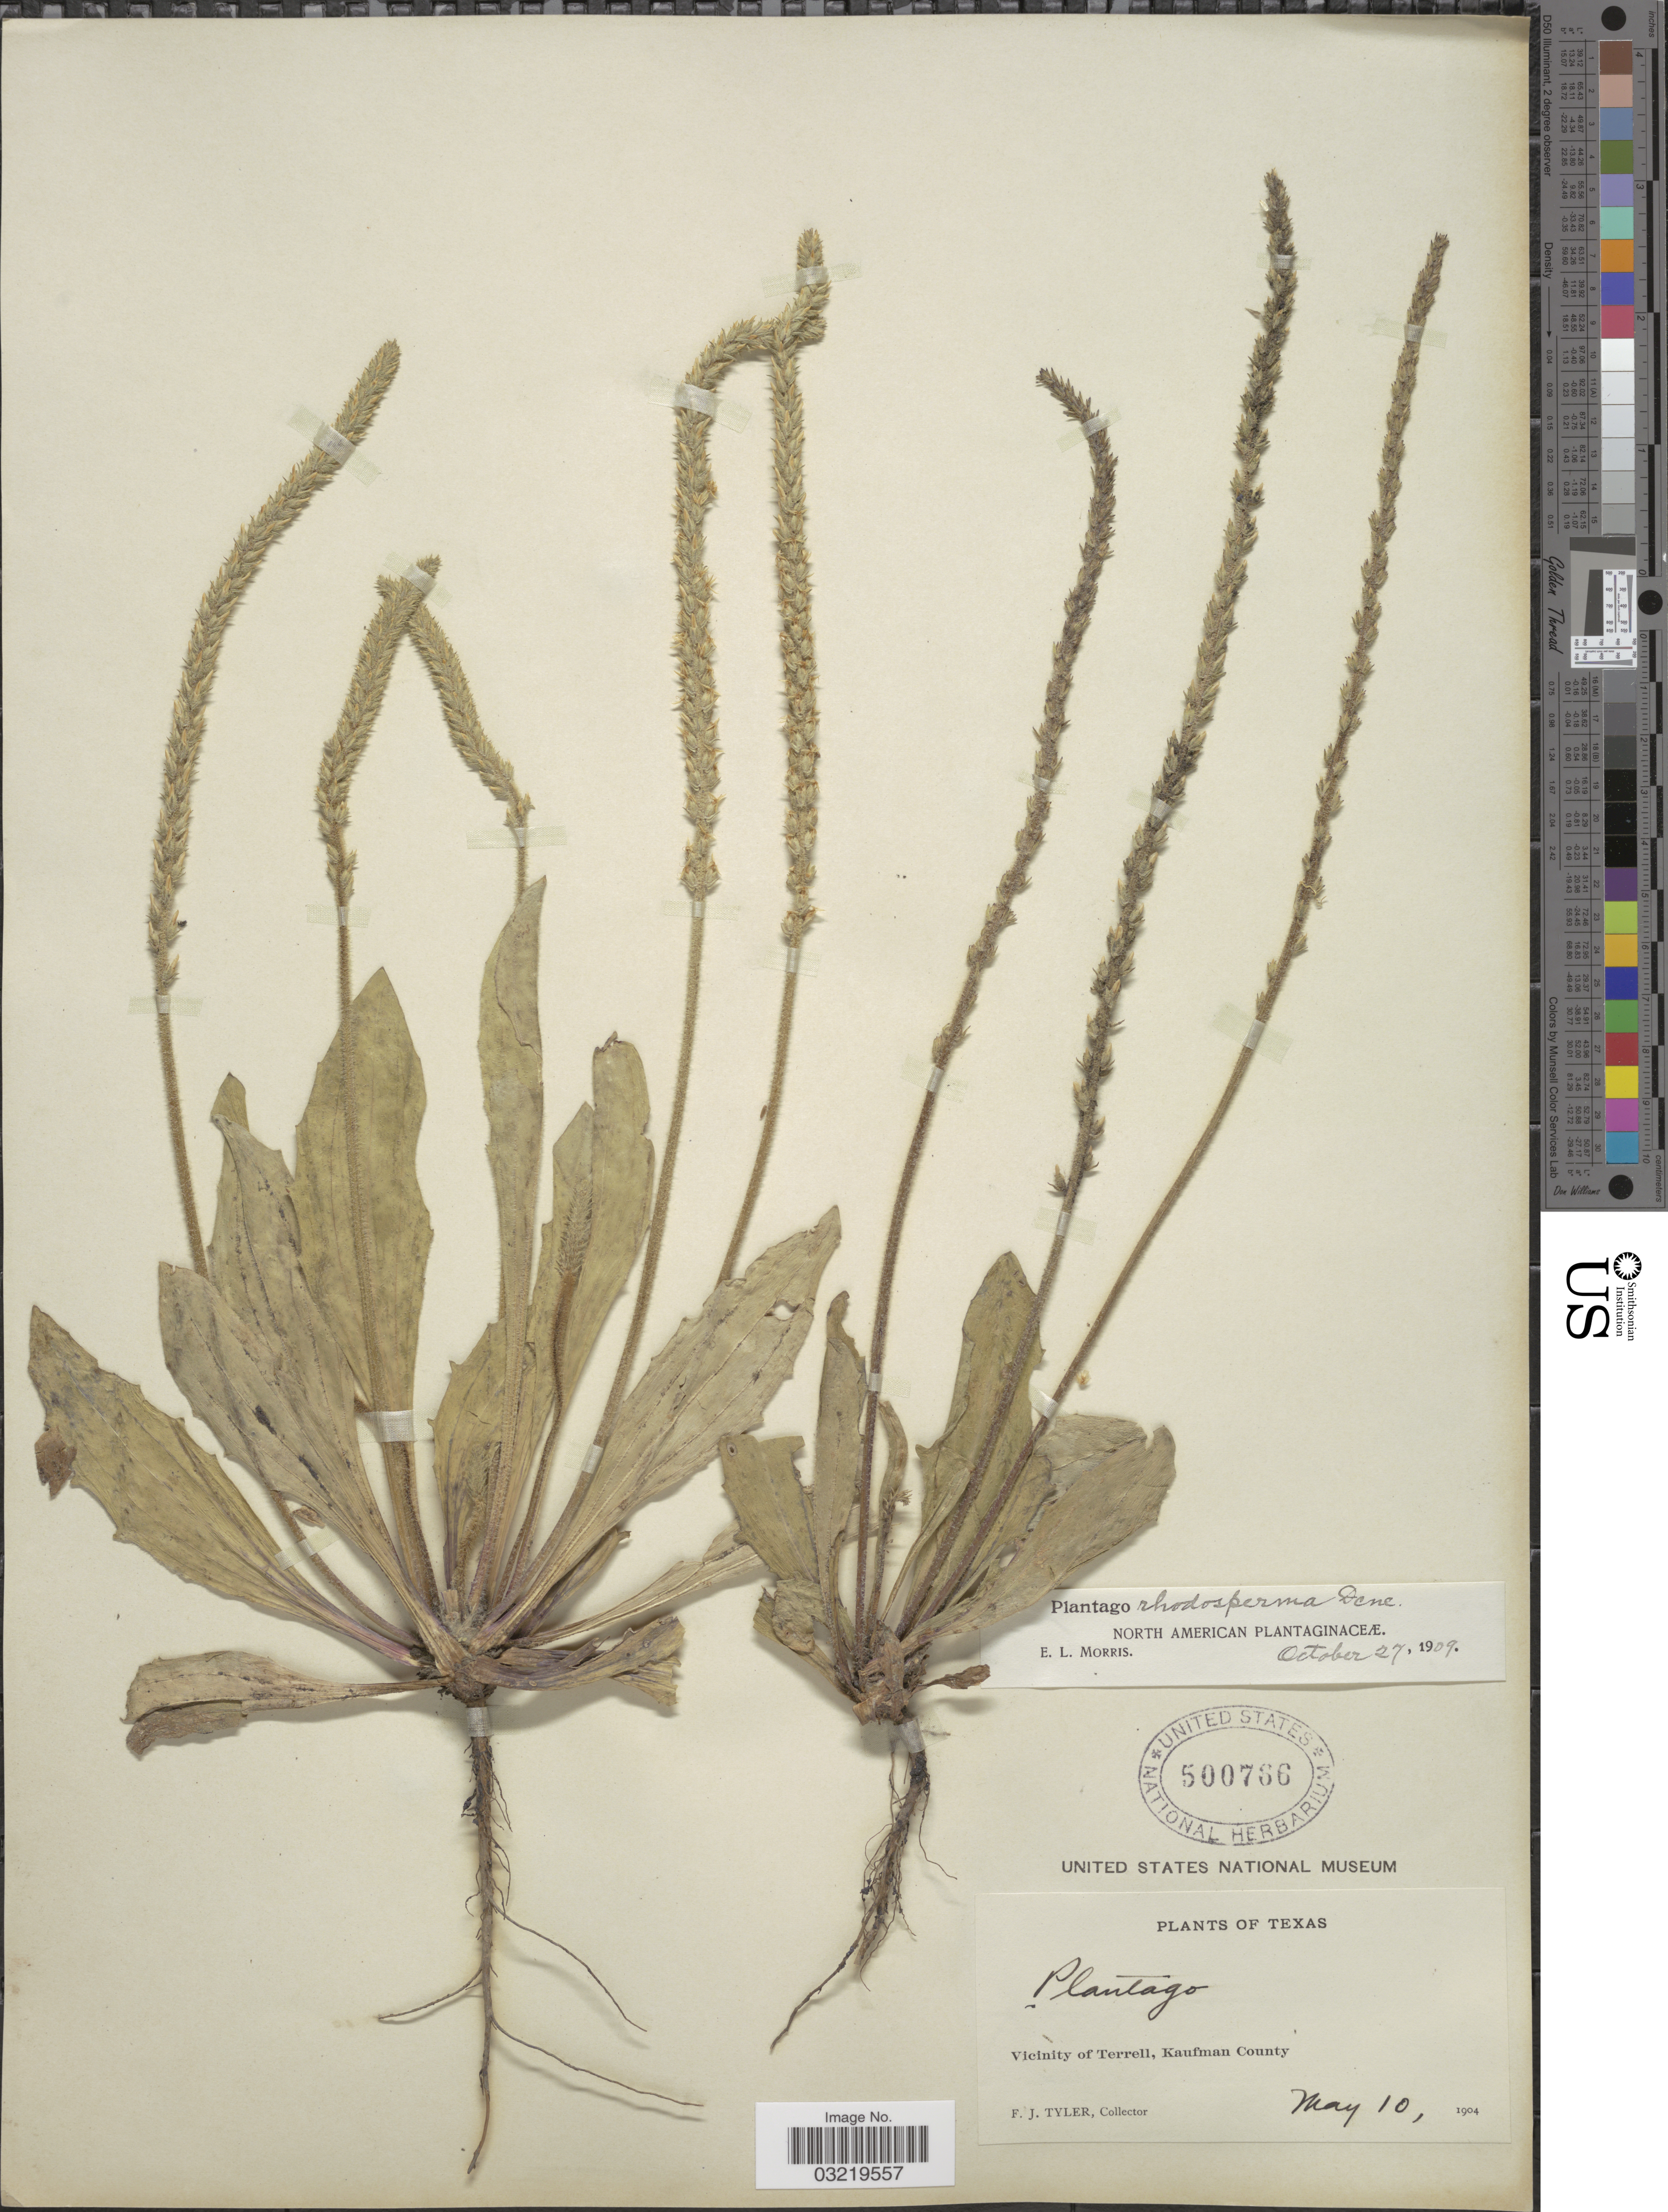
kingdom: Plantae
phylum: Tracheophyta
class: Magnoliopsida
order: Lamiales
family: Plantaginaceae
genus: Plantago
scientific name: Plantago rhodosperma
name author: Decne.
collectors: F. Tyler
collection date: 1904-05-10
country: United States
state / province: Texas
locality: Vicinity of Terrell, Kaufman County.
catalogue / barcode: US 500766